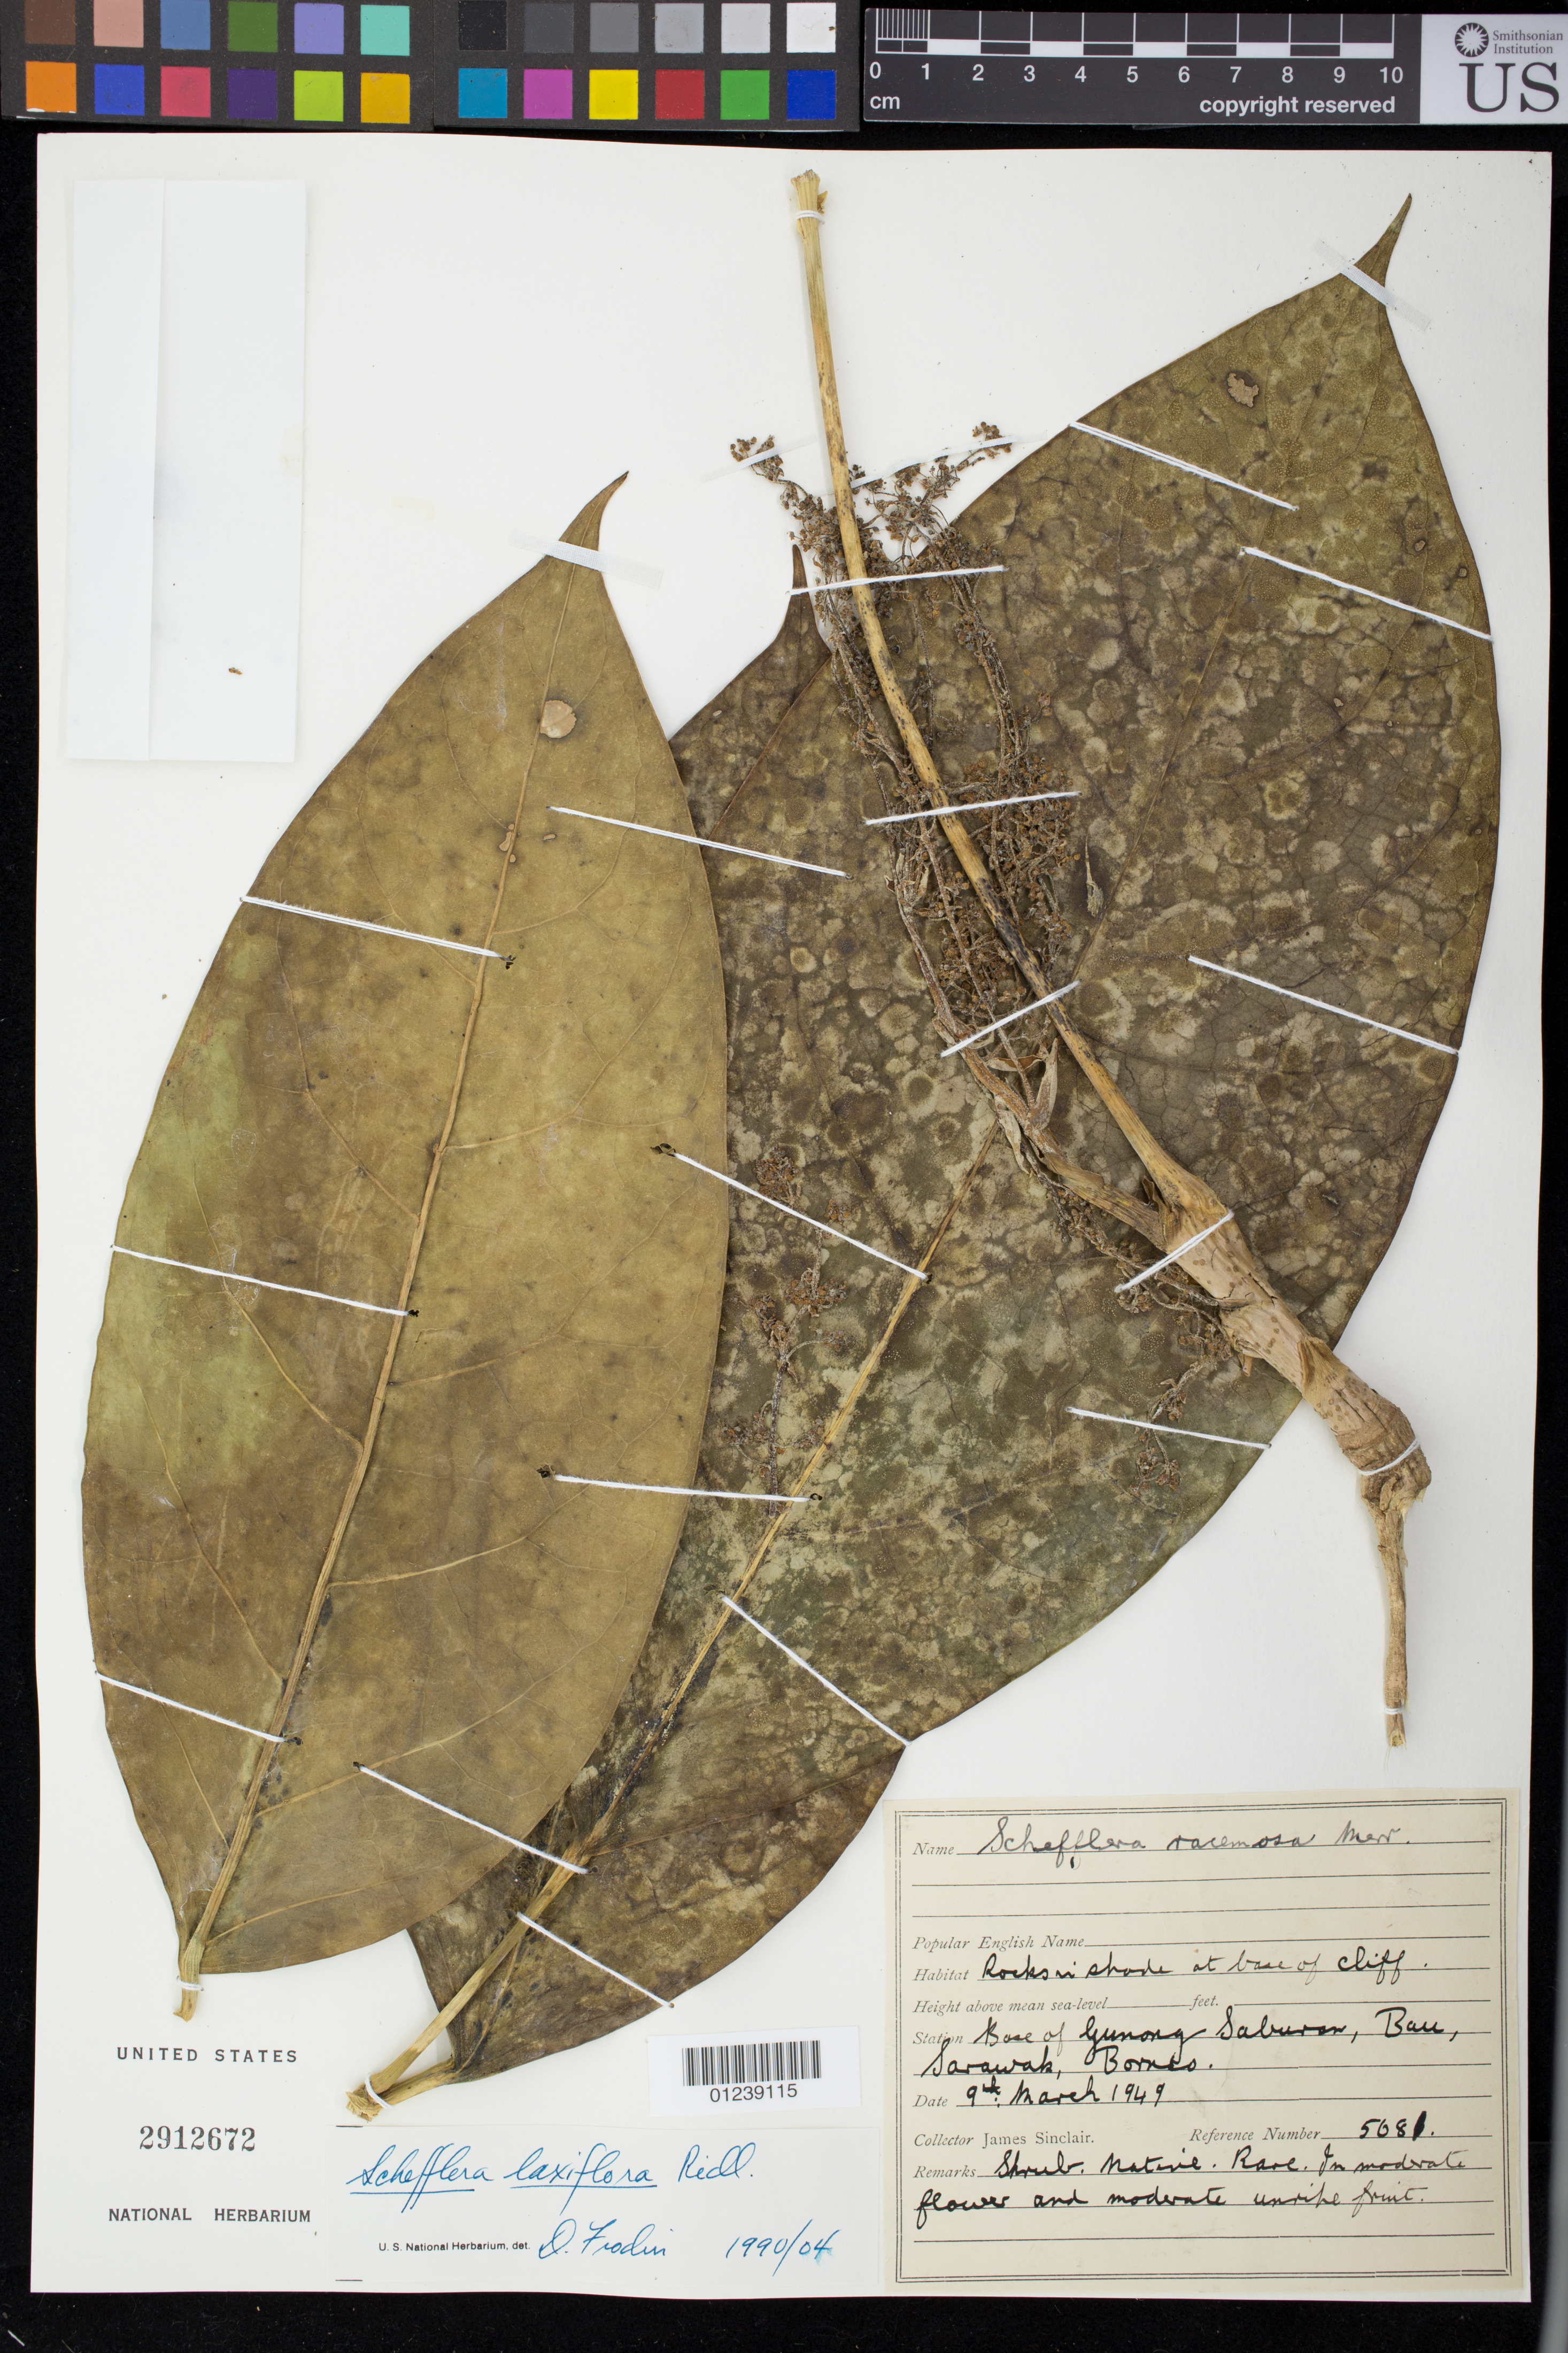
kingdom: Plantae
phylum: Tracheophyta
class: Magnoliopsida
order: Apiales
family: Araliaceae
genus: Heptapleurum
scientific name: Heptapleurum laxiflorum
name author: (Ridl.) Lowry & G. M. Plunkett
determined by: Wagner, W. L., (BOT), Smithsonian Institution - National Museum of Natural History (UNITED STATES)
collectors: J. Sinclair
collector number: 5681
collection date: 1949-03-09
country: Malaysia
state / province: Sarawak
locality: Rocks in shade at base of cliff. Base of Gunong Saburan, Bau, Borneo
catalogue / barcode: US 2912672